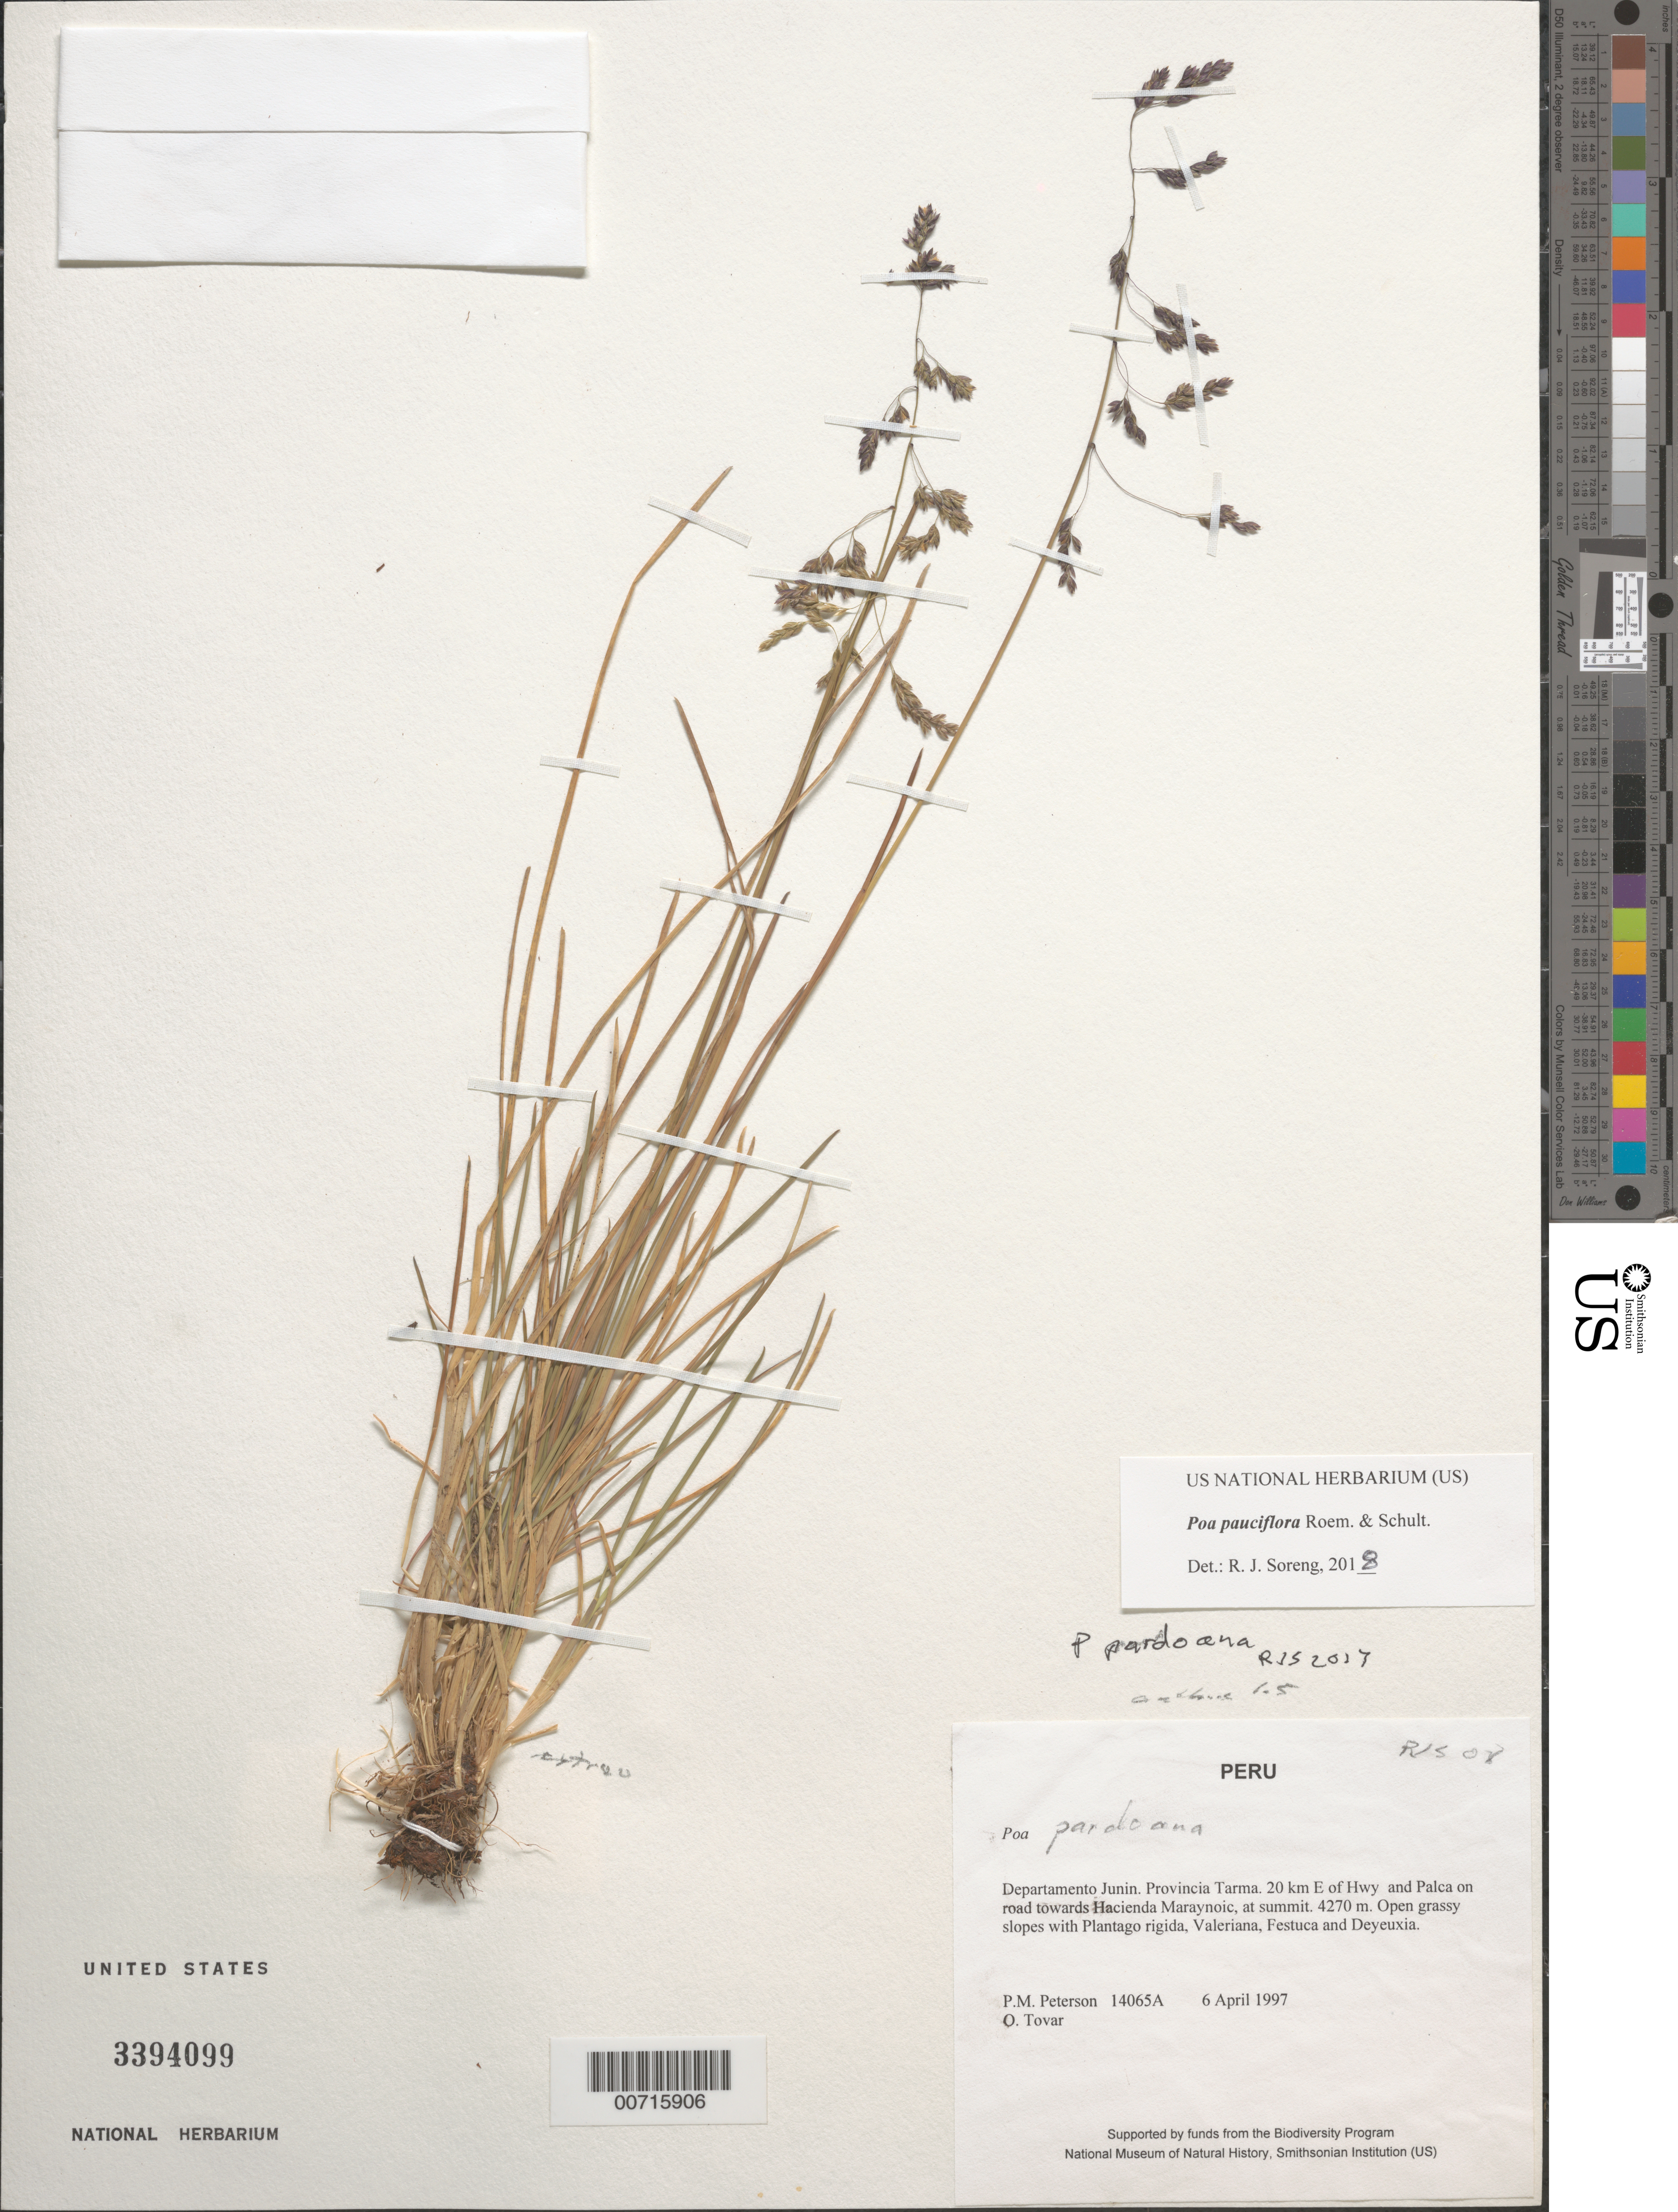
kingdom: Plantae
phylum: Tracheophyta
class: Liliopsida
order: Poales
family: Poaceae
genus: Poa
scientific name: Poa pauciflora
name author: Roem. & Schult.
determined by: Soreng, Robert J., Research Associate (BOT), Smithsonian Institution - National Museum of Natural History (UNITED STATES)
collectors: P. M. Peterson & Ó. Tovar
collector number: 14065A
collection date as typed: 06 Apr 1997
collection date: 1997-04-06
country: Peru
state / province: Junín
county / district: Tarma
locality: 20 km E of Hwy and Palca on road towards Hacienda Maraynoic, at summit.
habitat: Open grassy slopes with Plantago rigida, Valeriana, Festuca and Deyeuxia.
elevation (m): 4270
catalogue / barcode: US 3394099